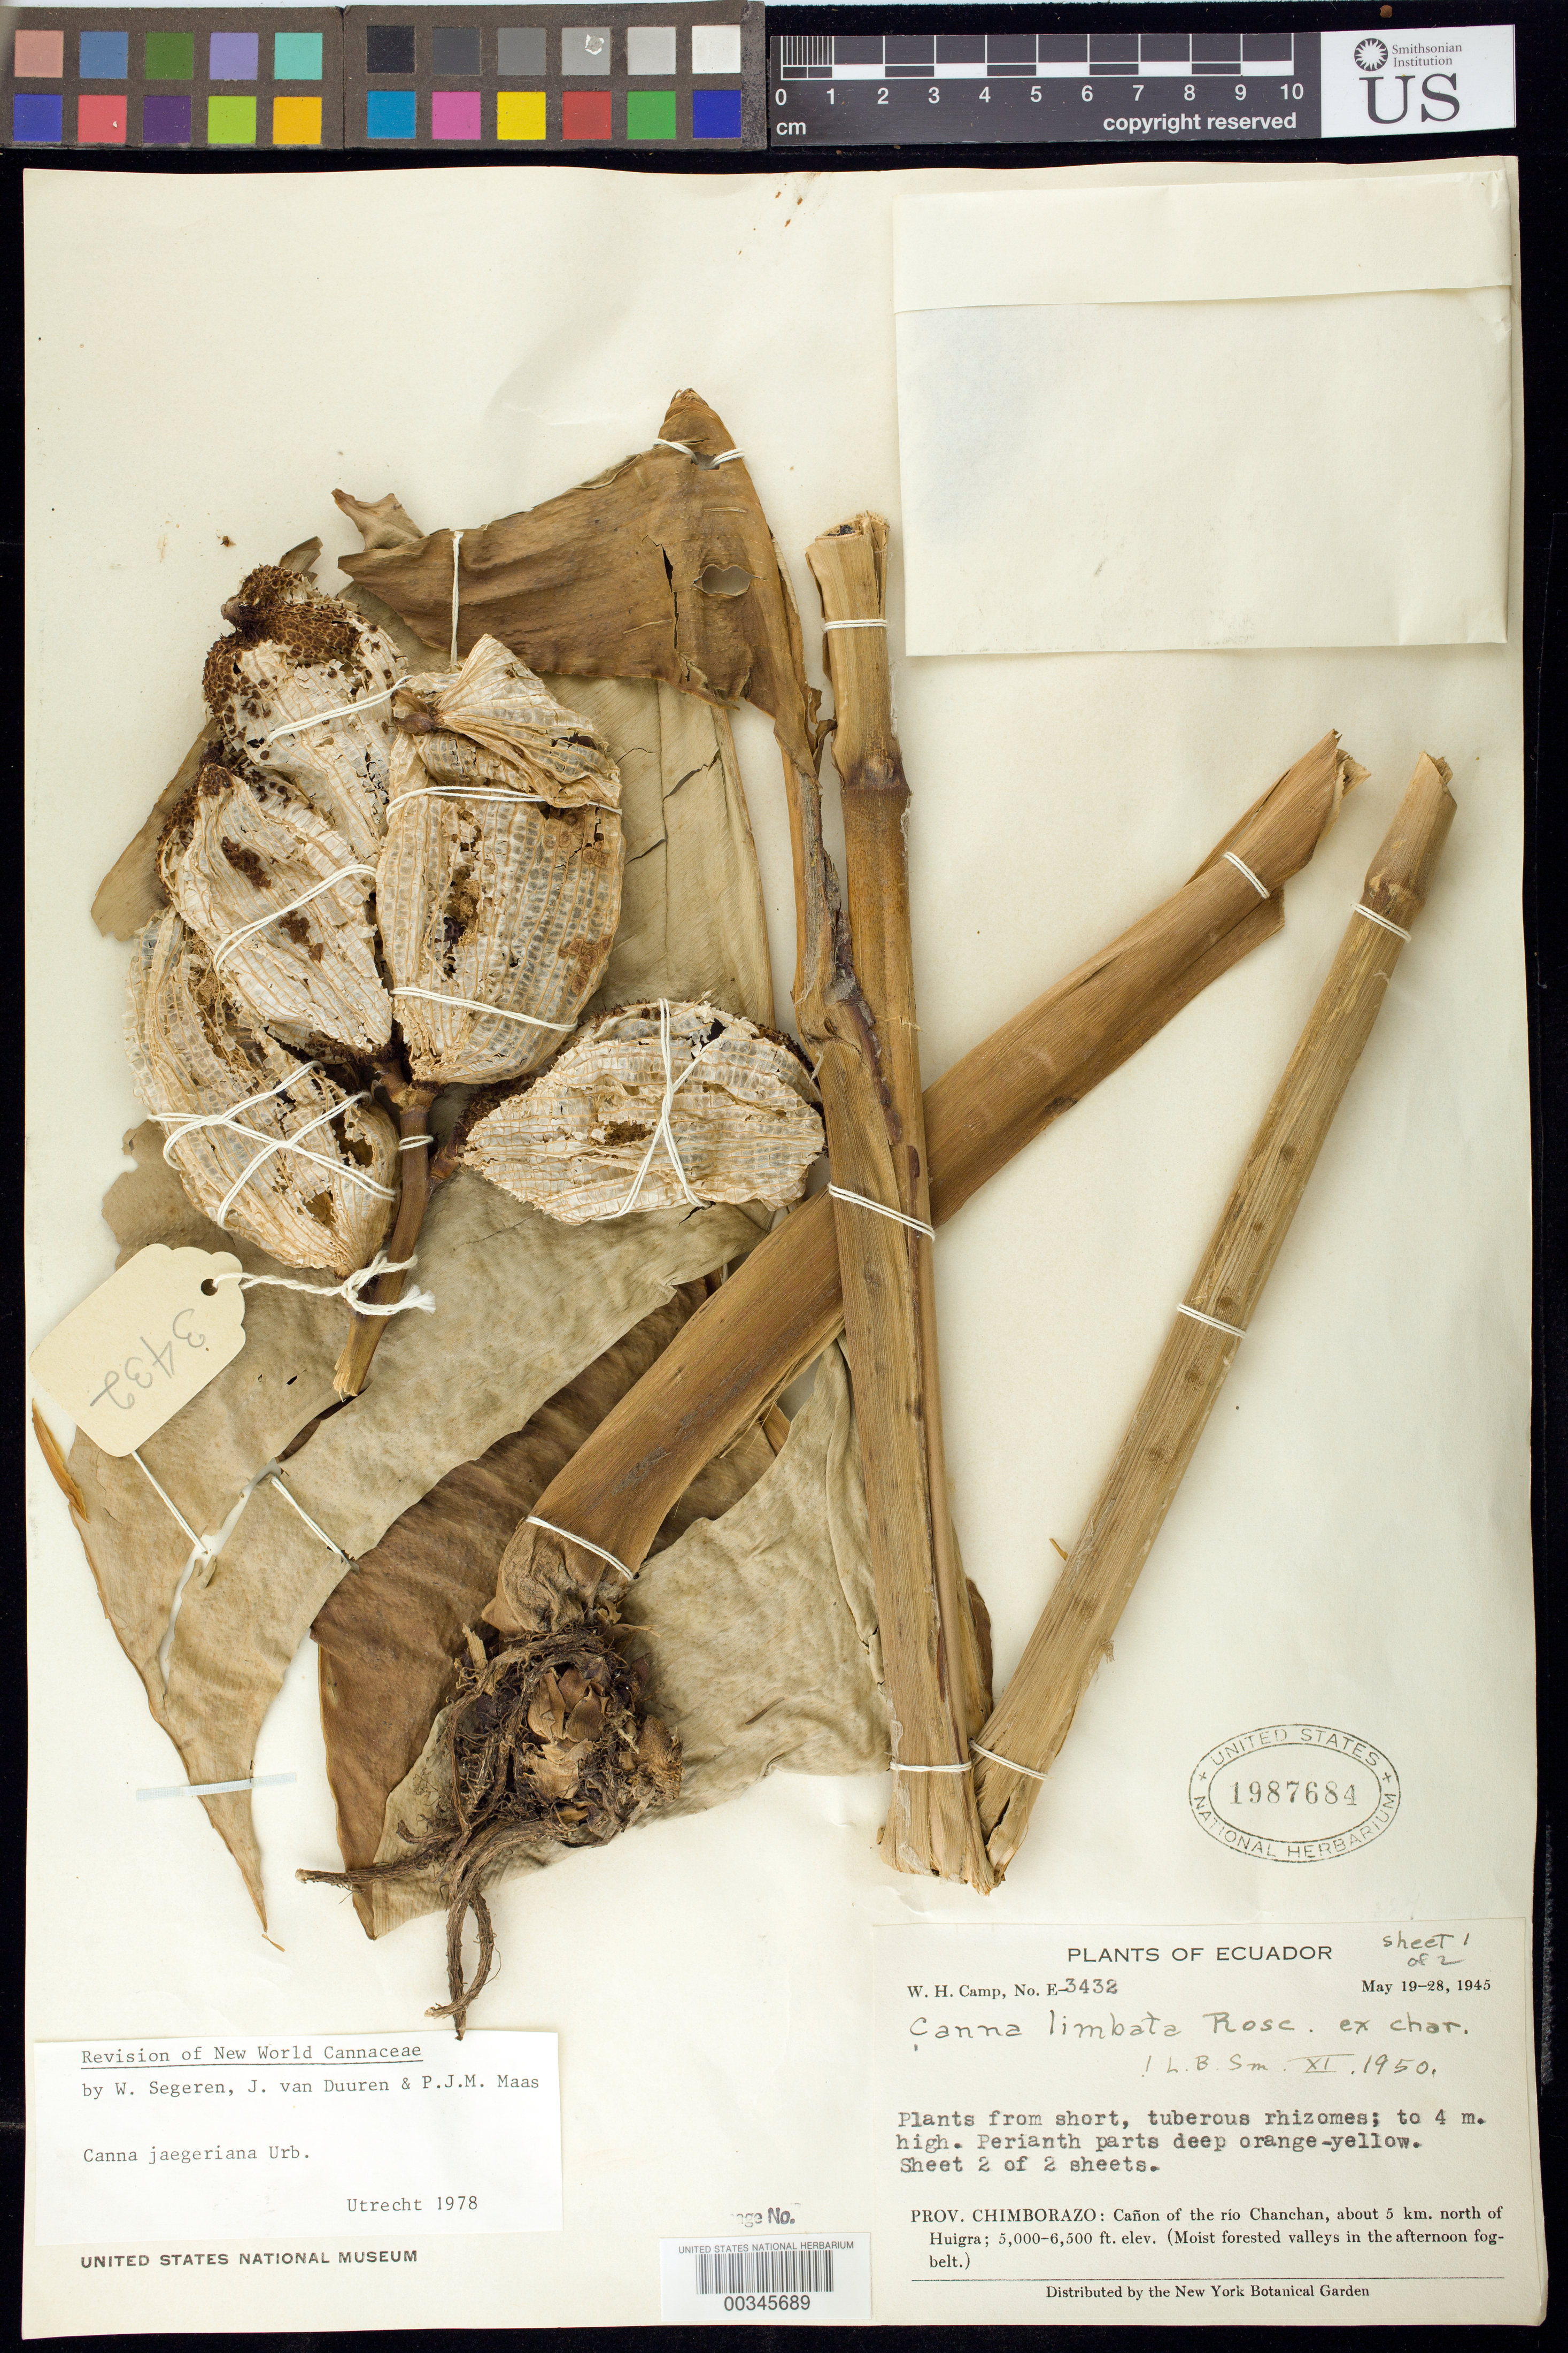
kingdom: Plantae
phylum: Tracheophyta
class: Liliopsida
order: Zingiberales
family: Cannaceae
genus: Canna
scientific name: Canna jaegeriana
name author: Urb.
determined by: Segeren, W.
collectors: W. H. Camp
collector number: E-3432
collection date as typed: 19 May 1945 to 28 May 1945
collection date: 1945-05-19/1945-05-28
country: Ecuador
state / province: Chimborazo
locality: Canon of Rio Chanchan, about 5 km N of Huigra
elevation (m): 1524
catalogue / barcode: US 1987684